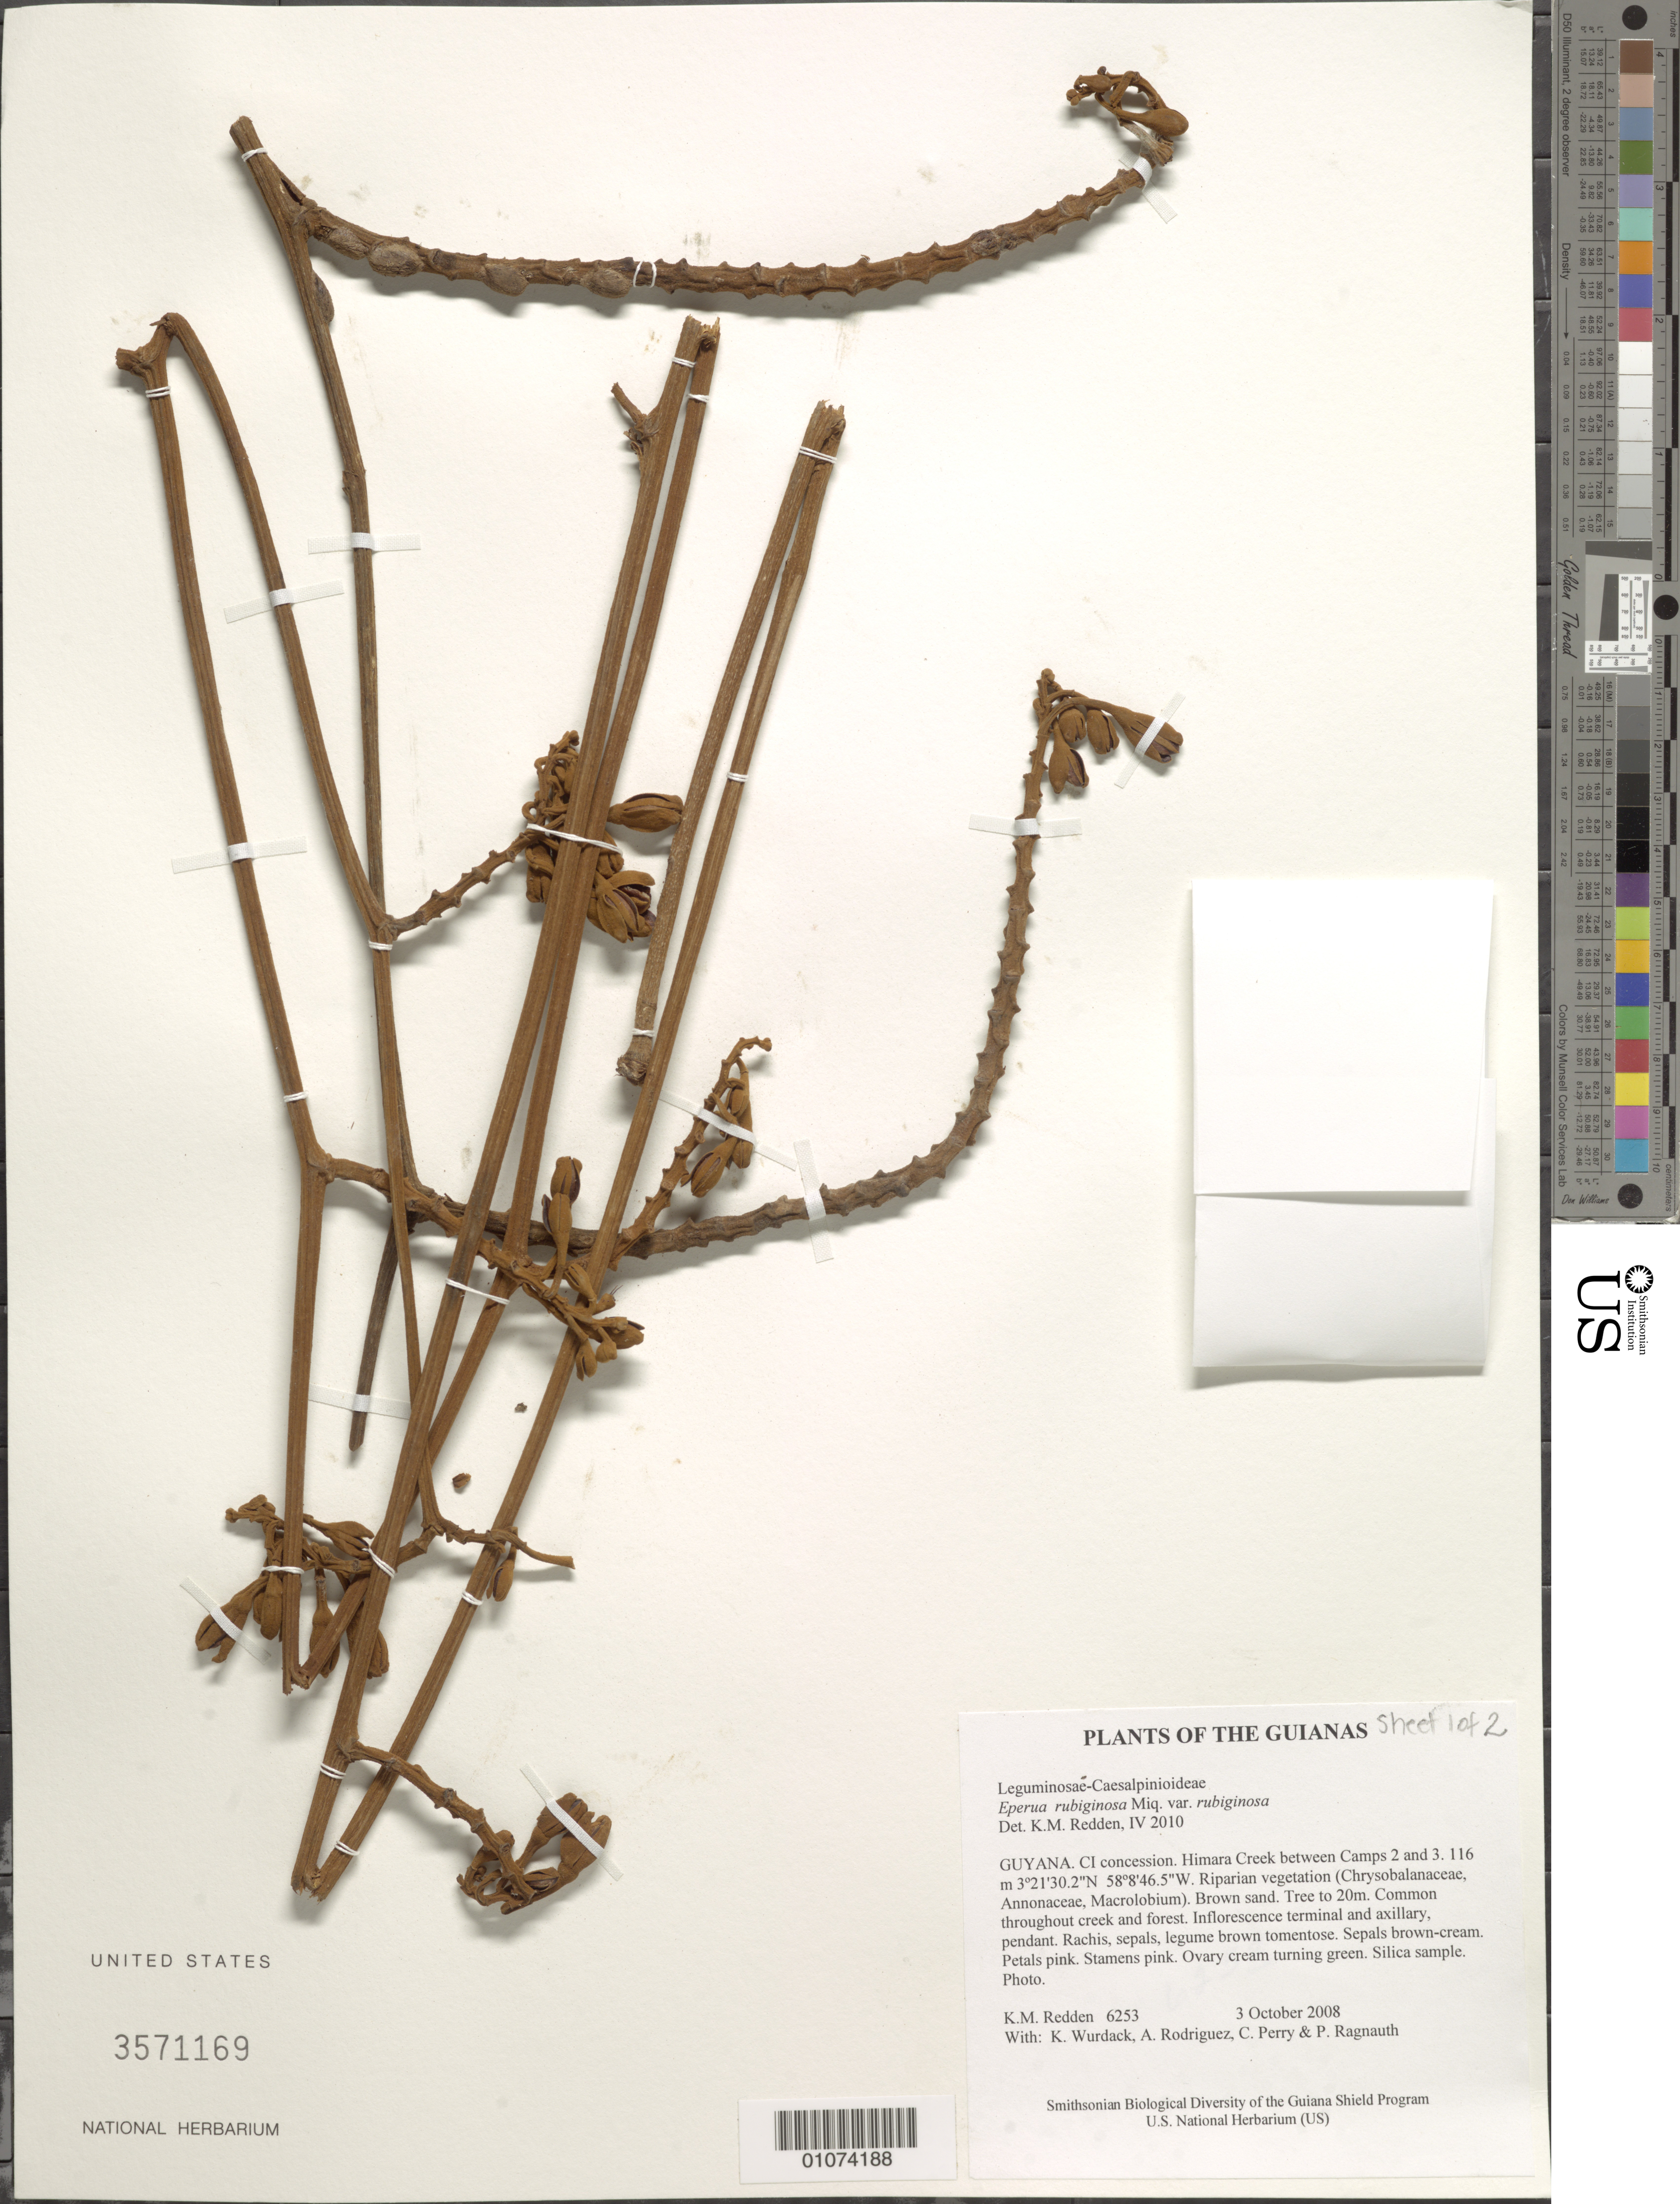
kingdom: Plantae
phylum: Tracheophyta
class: Magnoliopsida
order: Fabales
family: Fabaceae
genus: Eperua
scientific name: Eperua rubiginosa var. rubiginosa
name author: Miq.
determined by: Fortes, E. A.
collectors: K. M. Redden, K. Wurdack, A. Rodriguez, C. Perry & P. Ragnauth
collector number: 6253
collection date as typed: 3 October 2008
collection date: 2008-10-03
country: Guyana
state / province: U. Takutu-U. Essequibo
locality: CI concession. Himara Creek between Camps 2 and 3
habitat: Riparian vegetation (Chrysobalanaceae, Annonaceae, Macrolobium). Brown sand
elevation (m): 116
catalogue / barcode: US 3571169